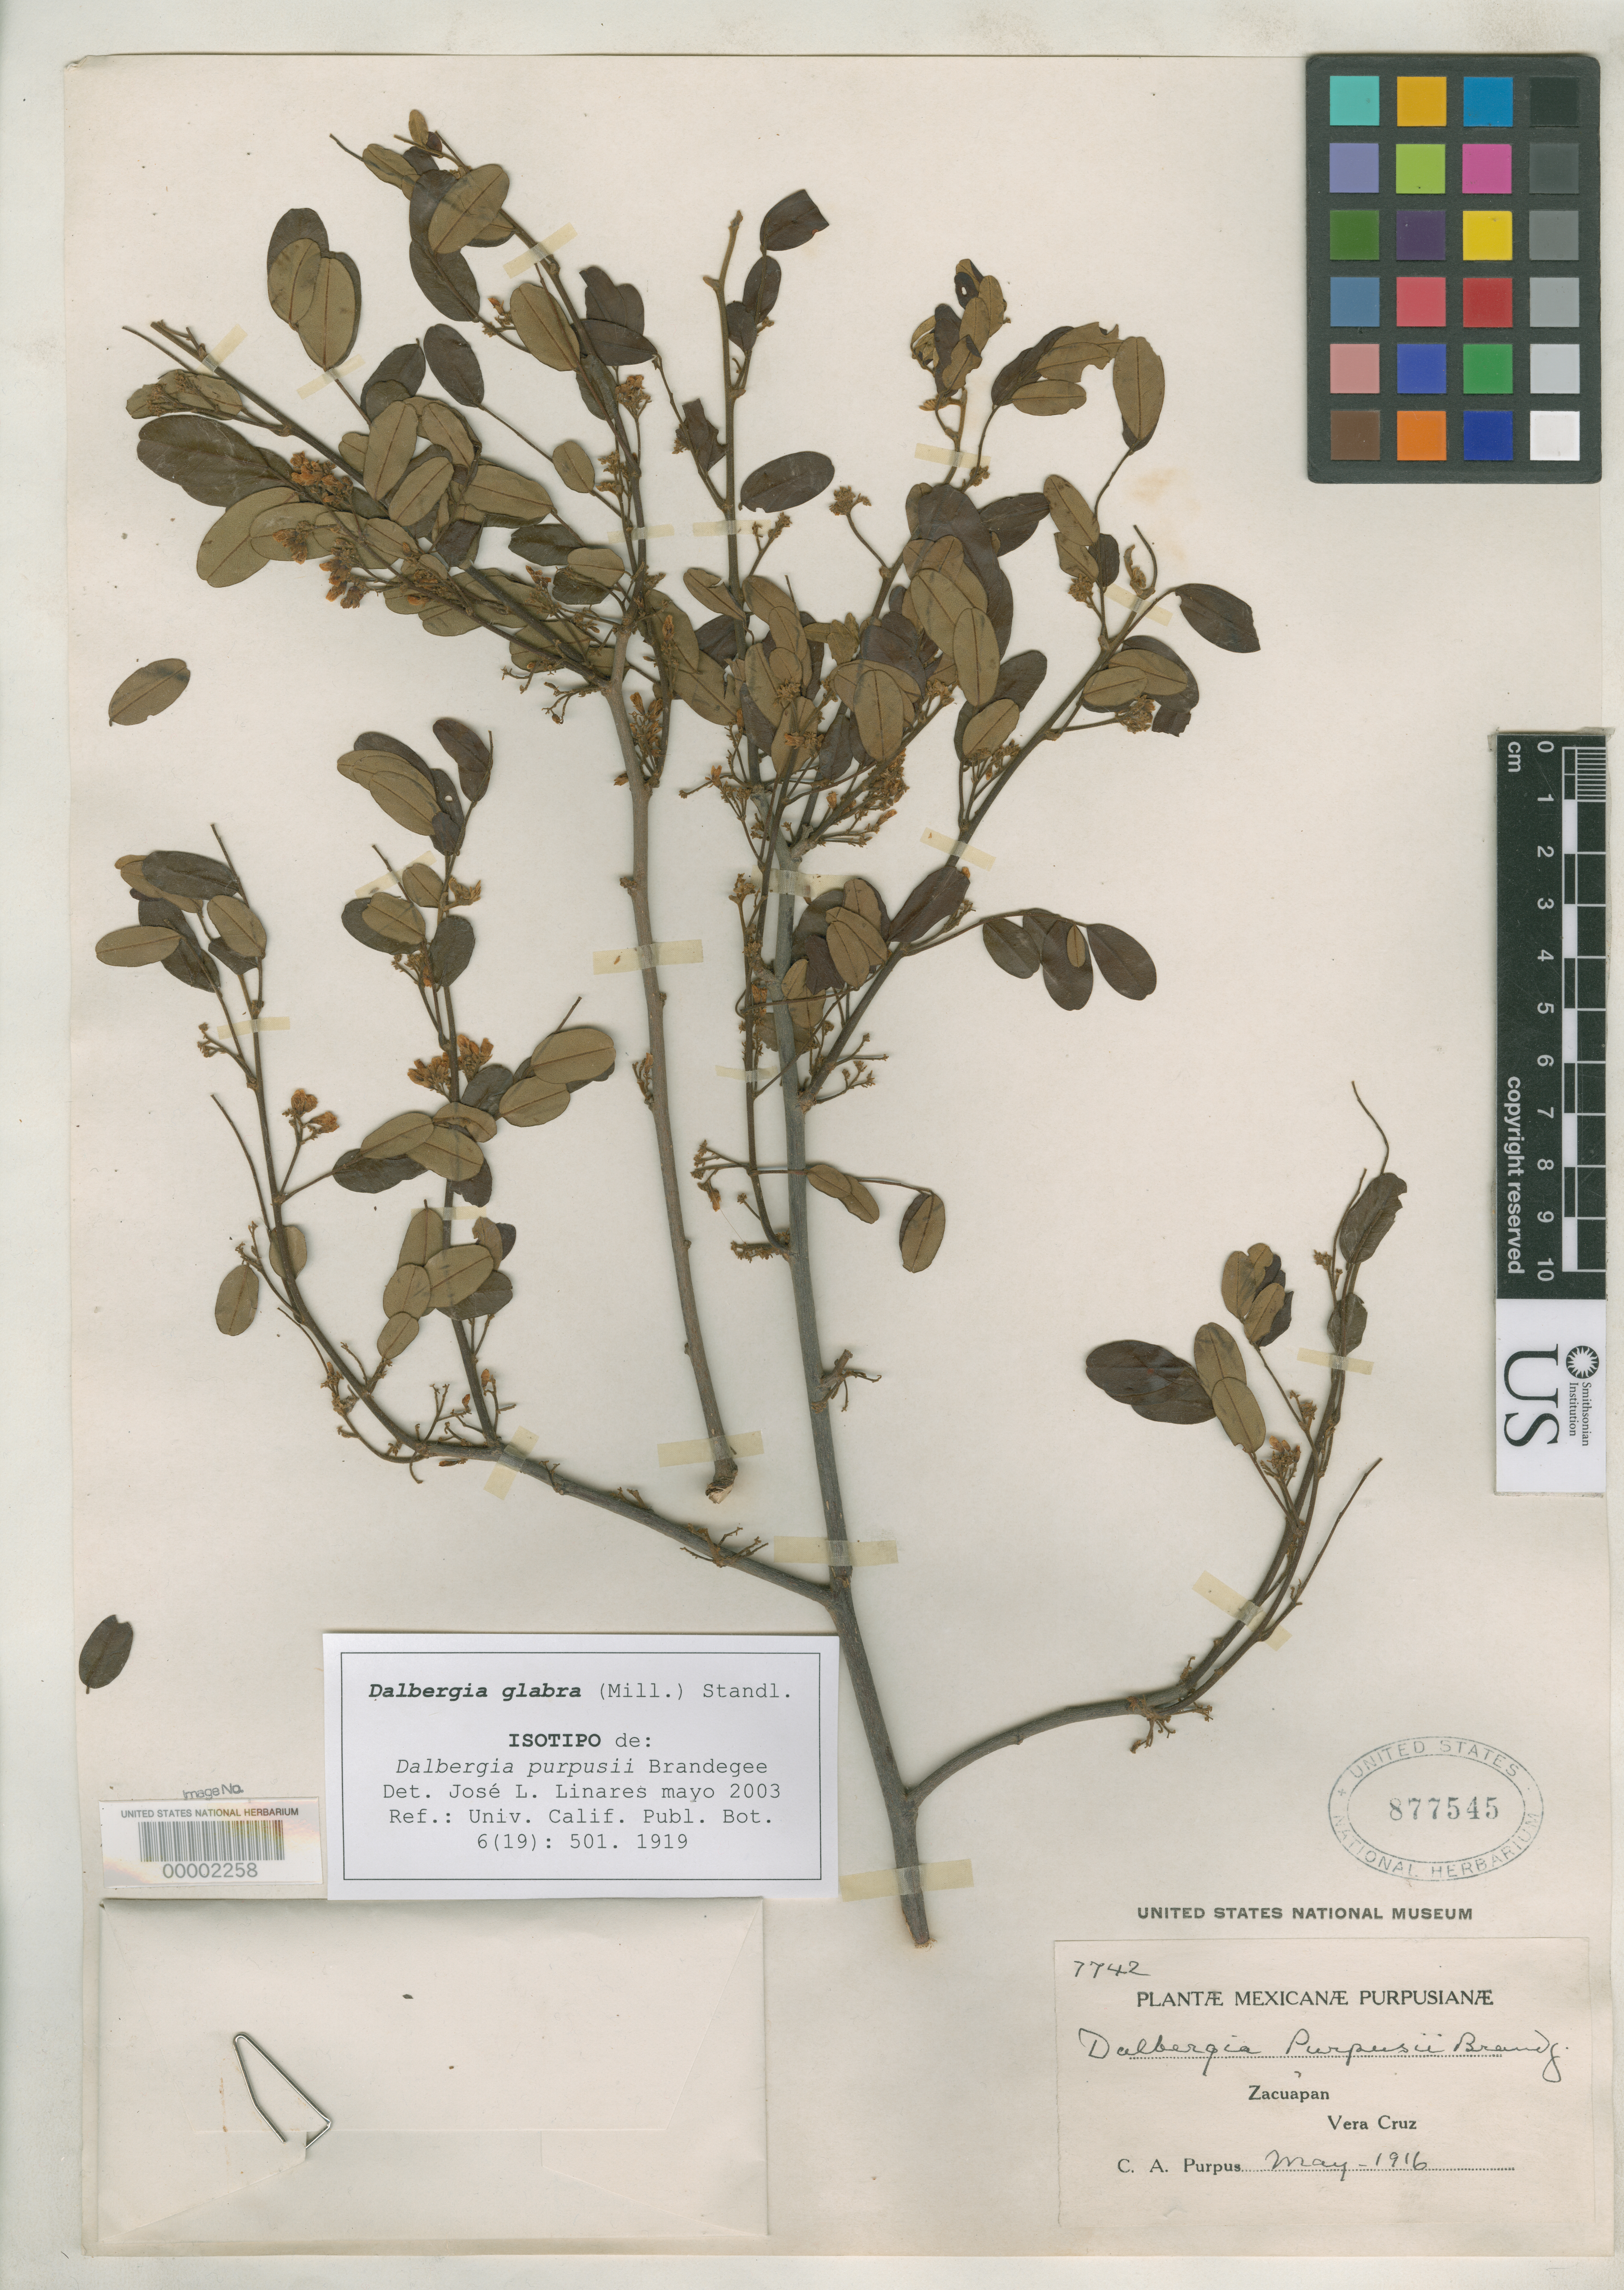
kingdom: Plantae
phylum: Tracheophyta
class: Magnoliopsida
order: Fabales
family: Fabaceae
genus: Dalbergia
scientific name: Dalbergia purpusii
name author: Brandegee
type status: Isotype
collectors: C. A. Purpus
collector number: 7742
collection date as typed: May 1916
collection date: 1916-05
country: Mexico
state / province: Veracruz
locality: Near Jacuapan.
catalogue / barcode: US 877545